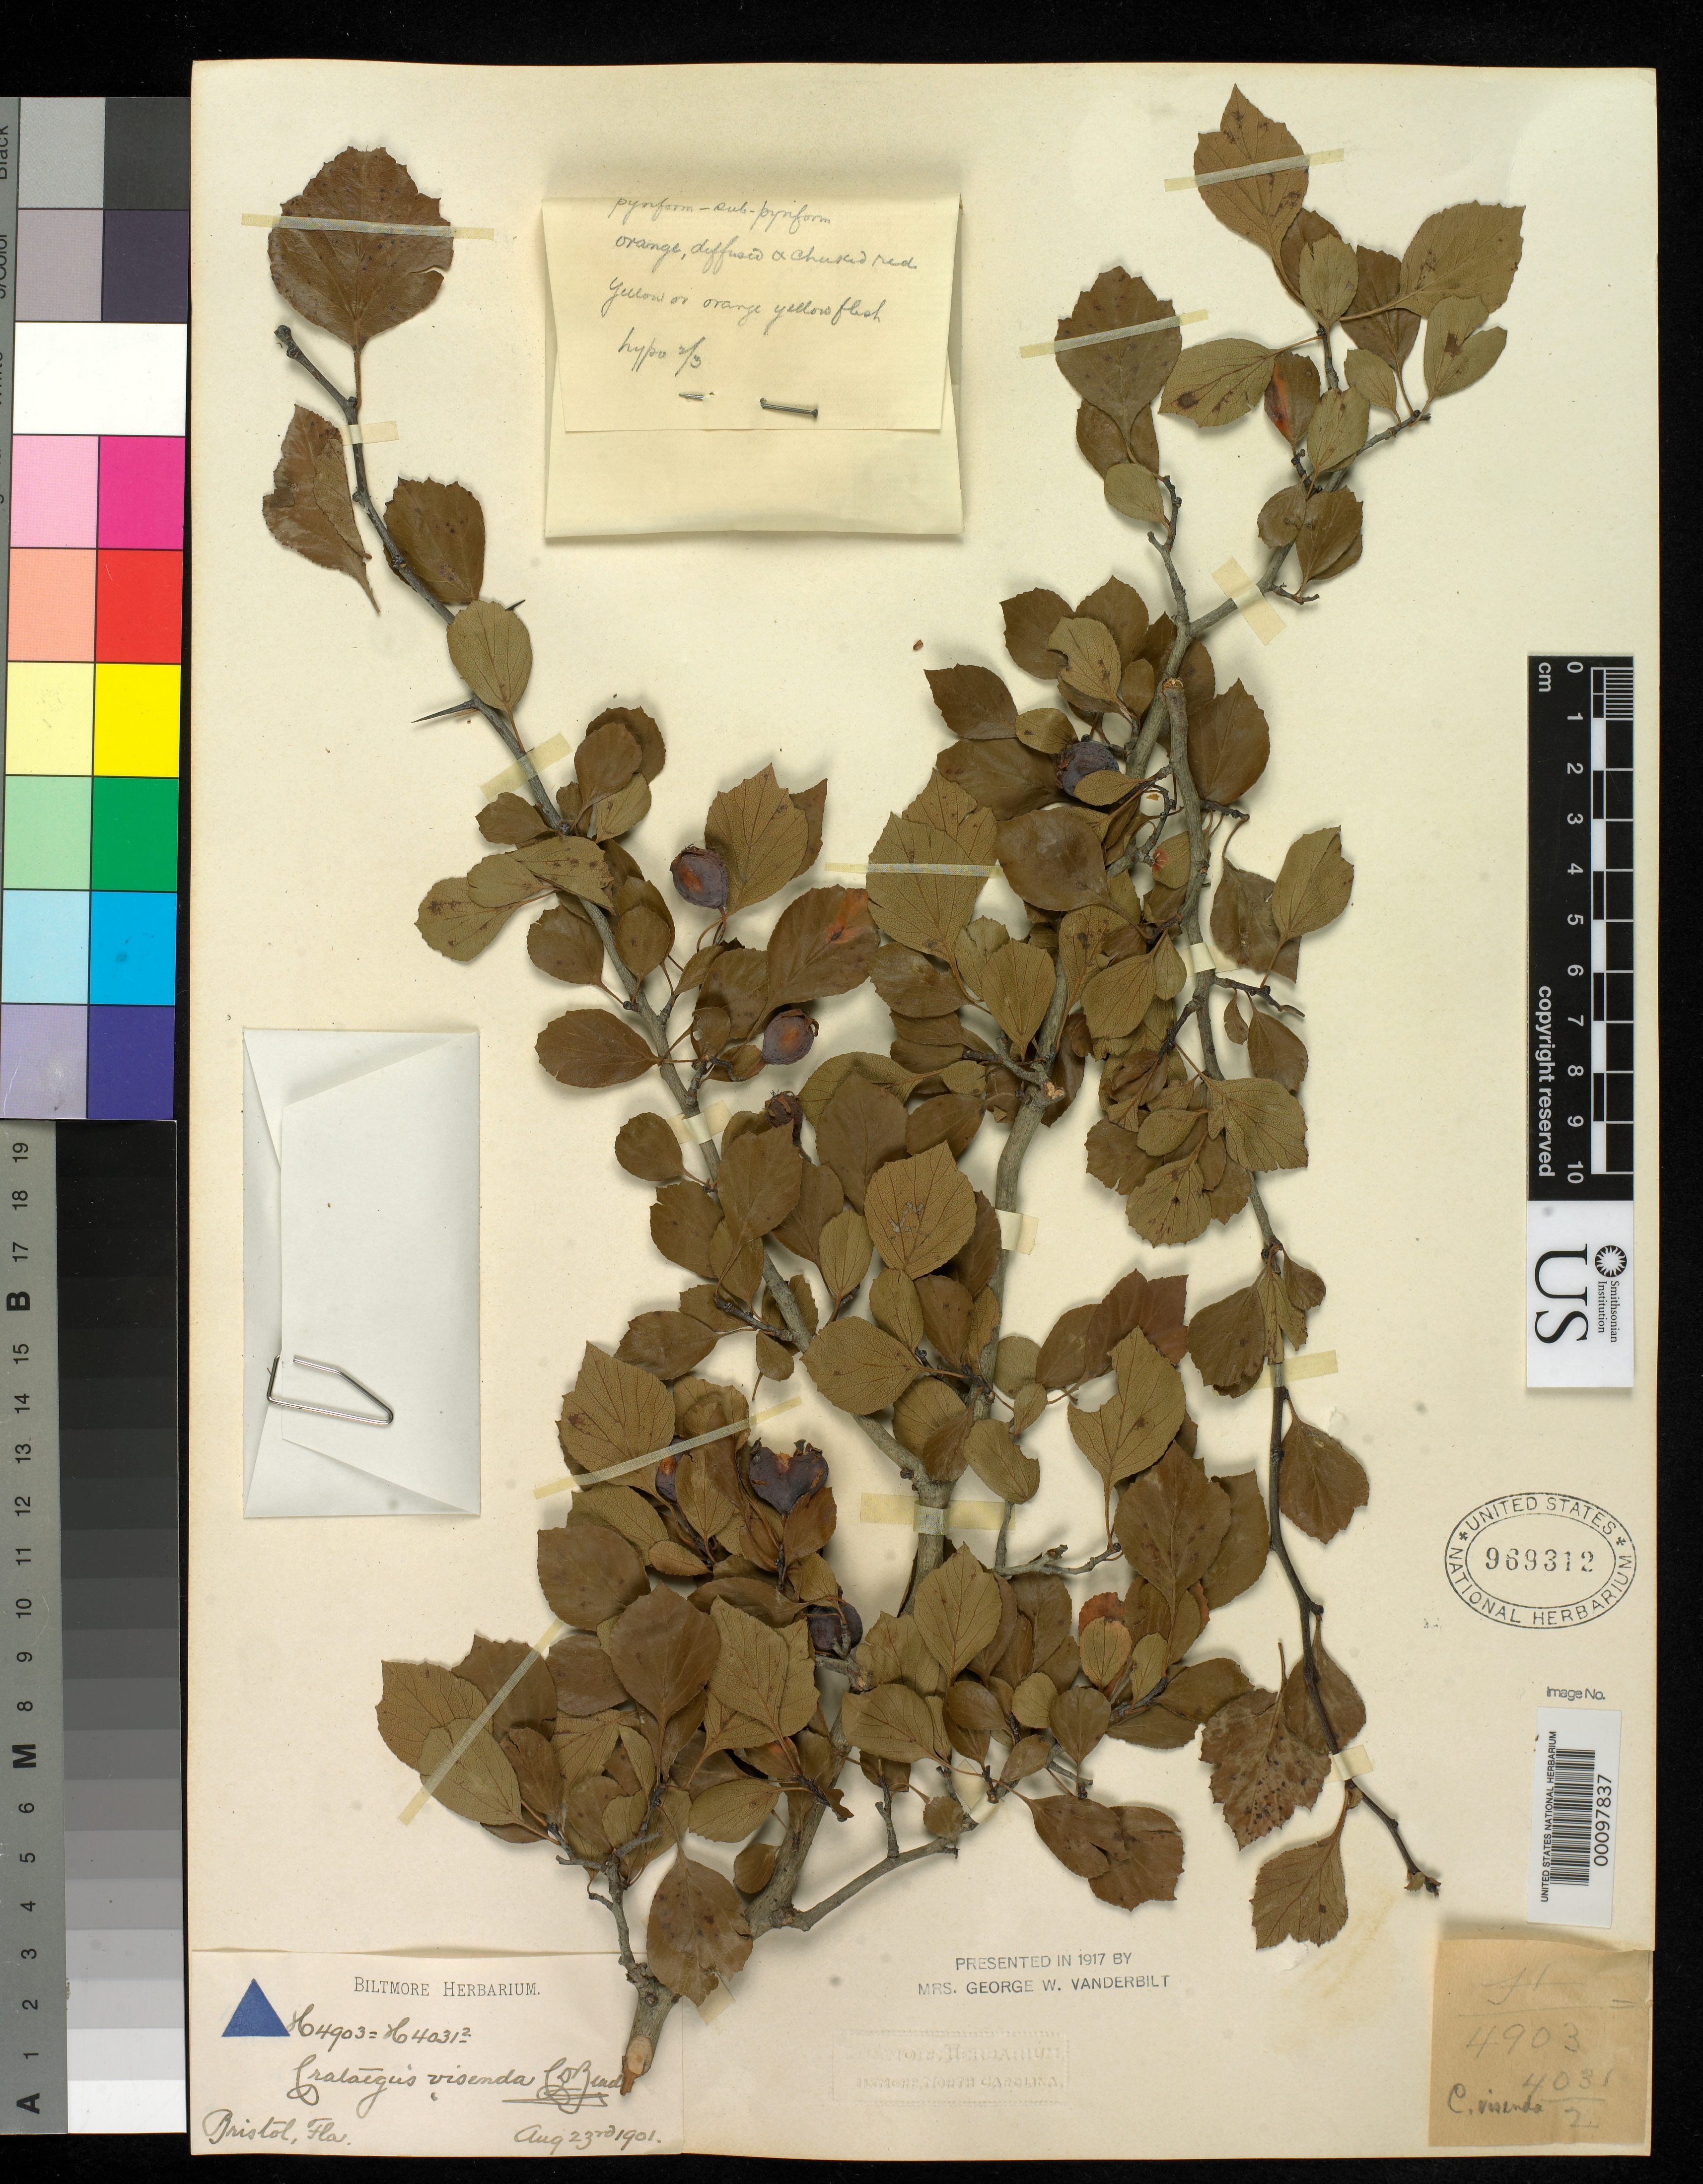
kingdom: Plantae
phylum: Tracheophyta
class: Magnoliopsida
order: Rosales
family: Rosaceae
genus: Crataegus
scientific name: Crataegus visenda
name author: Beadle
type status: Syntype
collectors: ex herb. Biltmore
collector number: H 4903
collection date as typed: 23 Aug 1901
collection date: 1901-08-23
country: United States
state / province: Florida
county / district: Liberty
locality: Bristol.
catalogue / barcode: US 969312